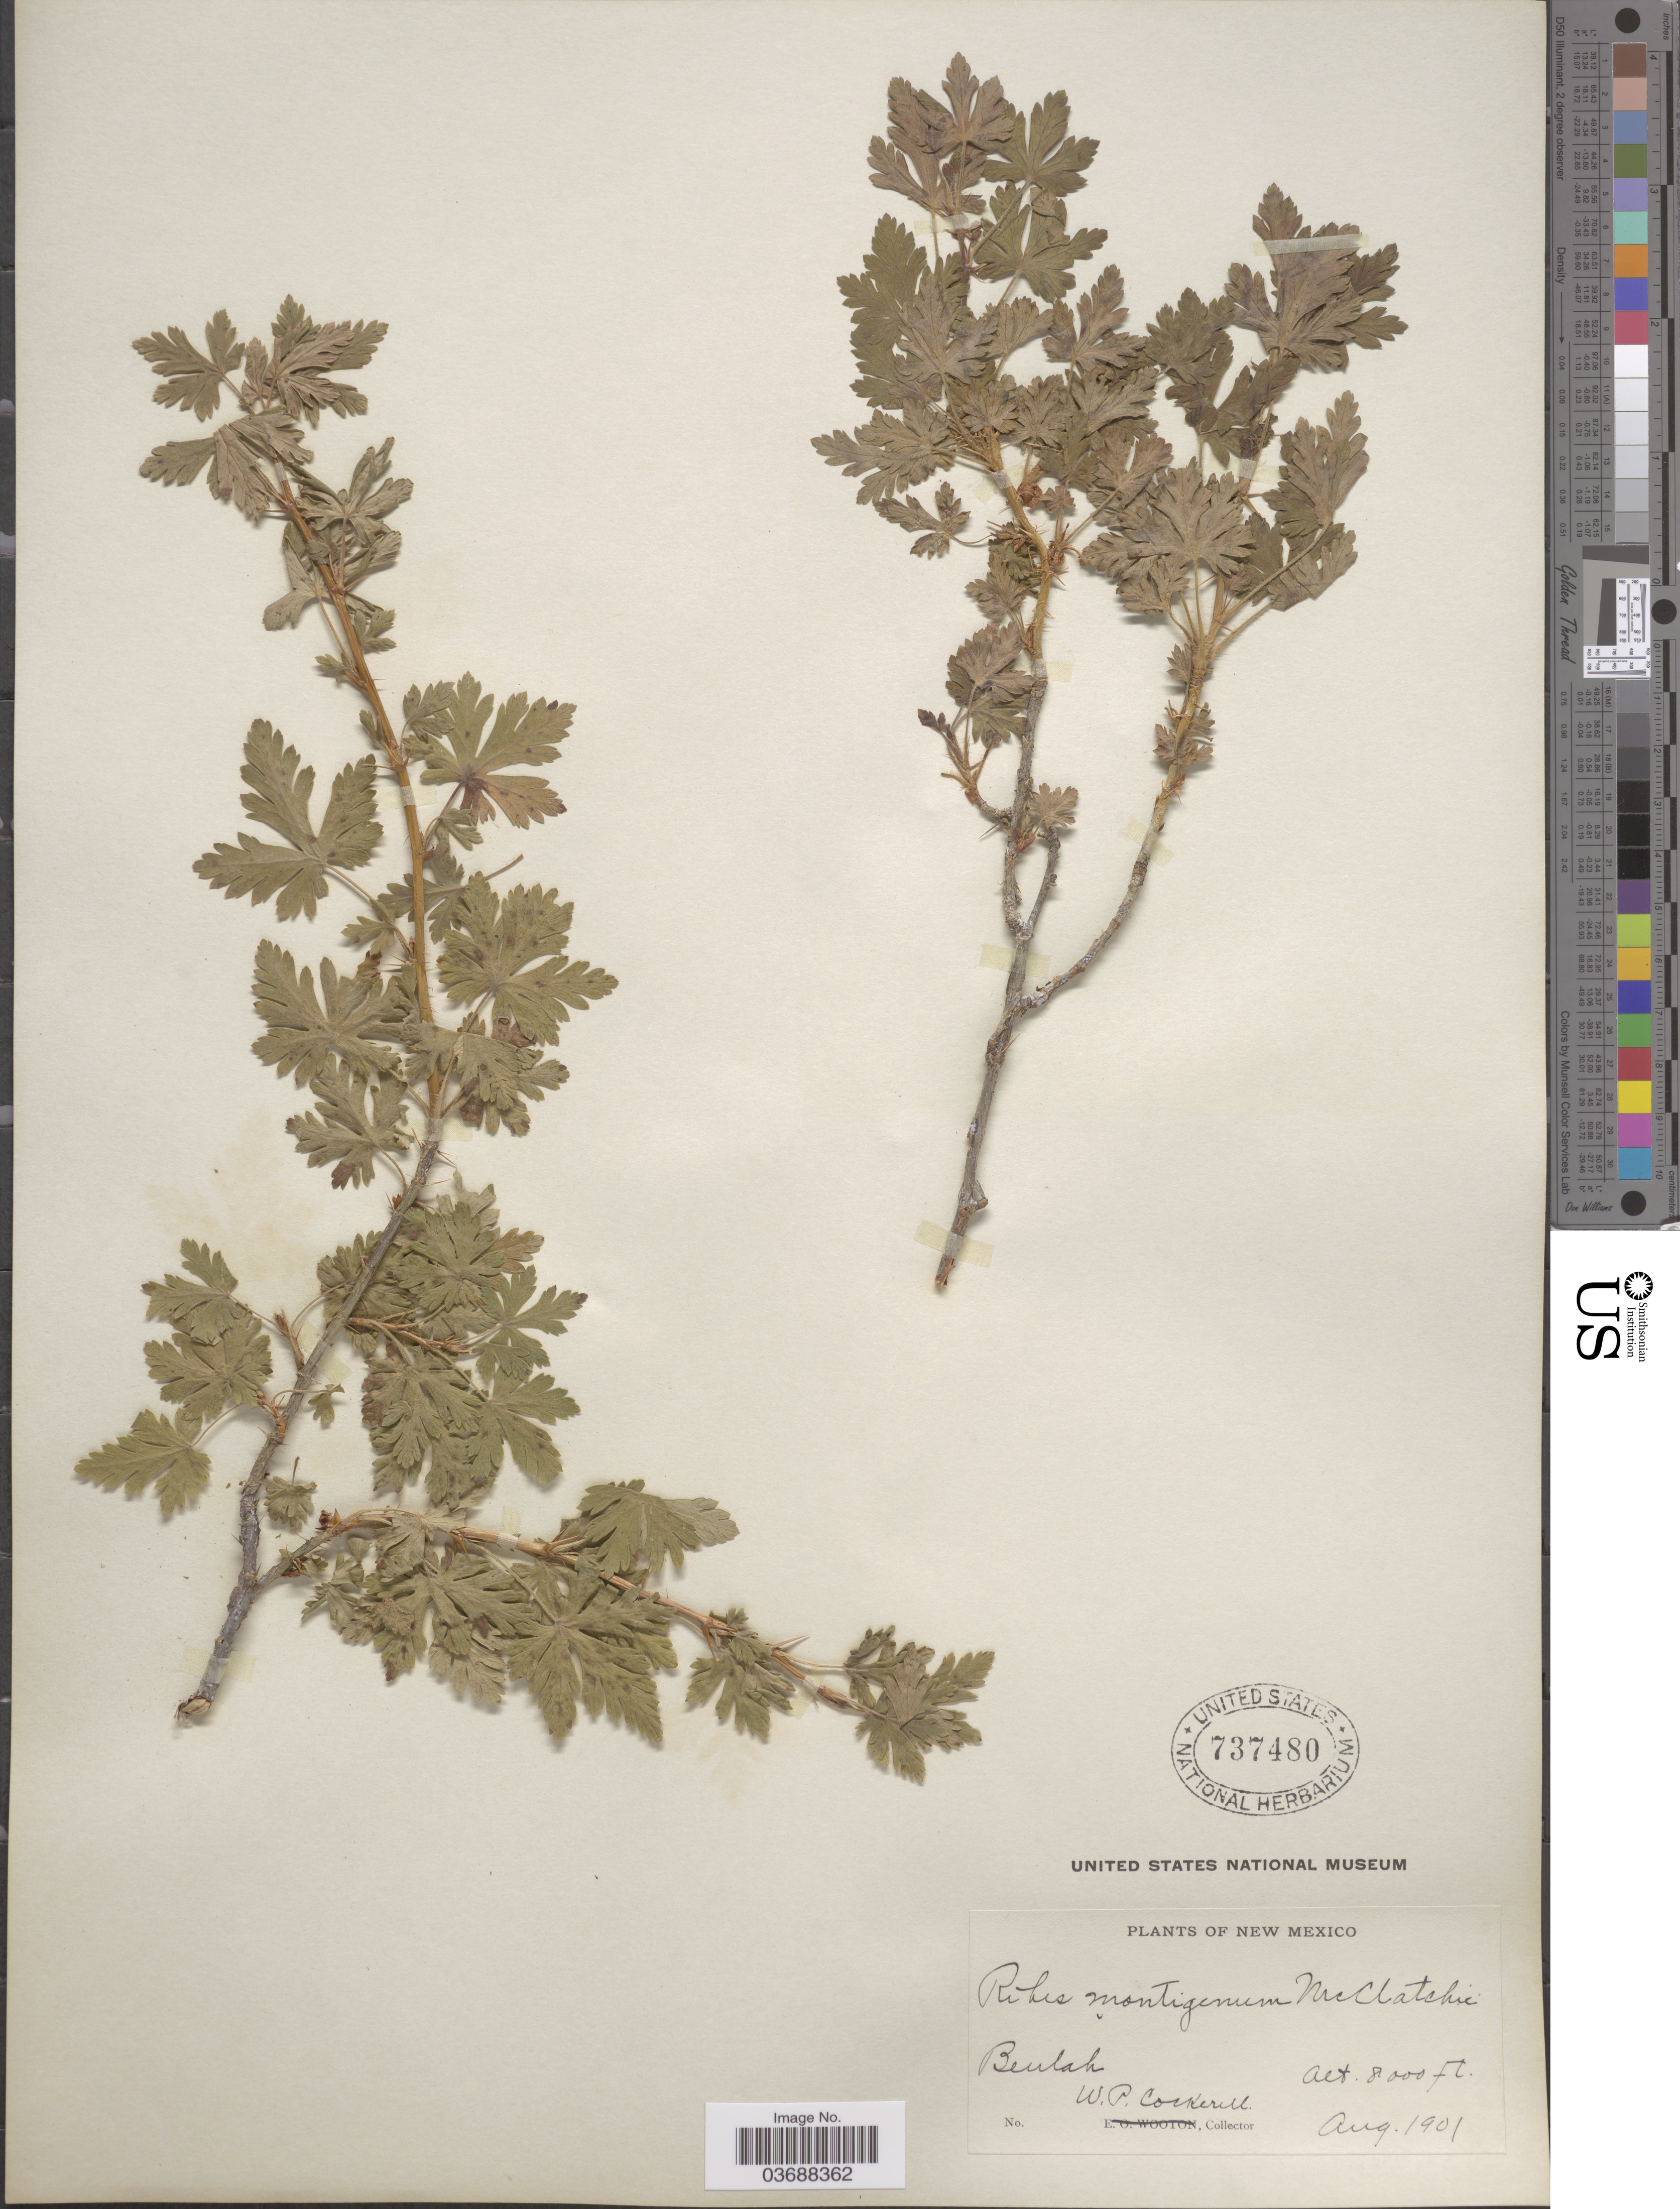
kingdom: Plantae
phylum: Tracheophyta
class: Magnoliopsida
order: Saxifragales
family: Grossulariaceae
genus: Ribes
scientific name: Ribes montigenum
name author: McClatchie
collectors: W. Cockerell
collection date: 1901-08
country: United States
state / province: New Mexico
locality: Beulah.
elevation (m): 2438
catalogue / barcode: US 737480